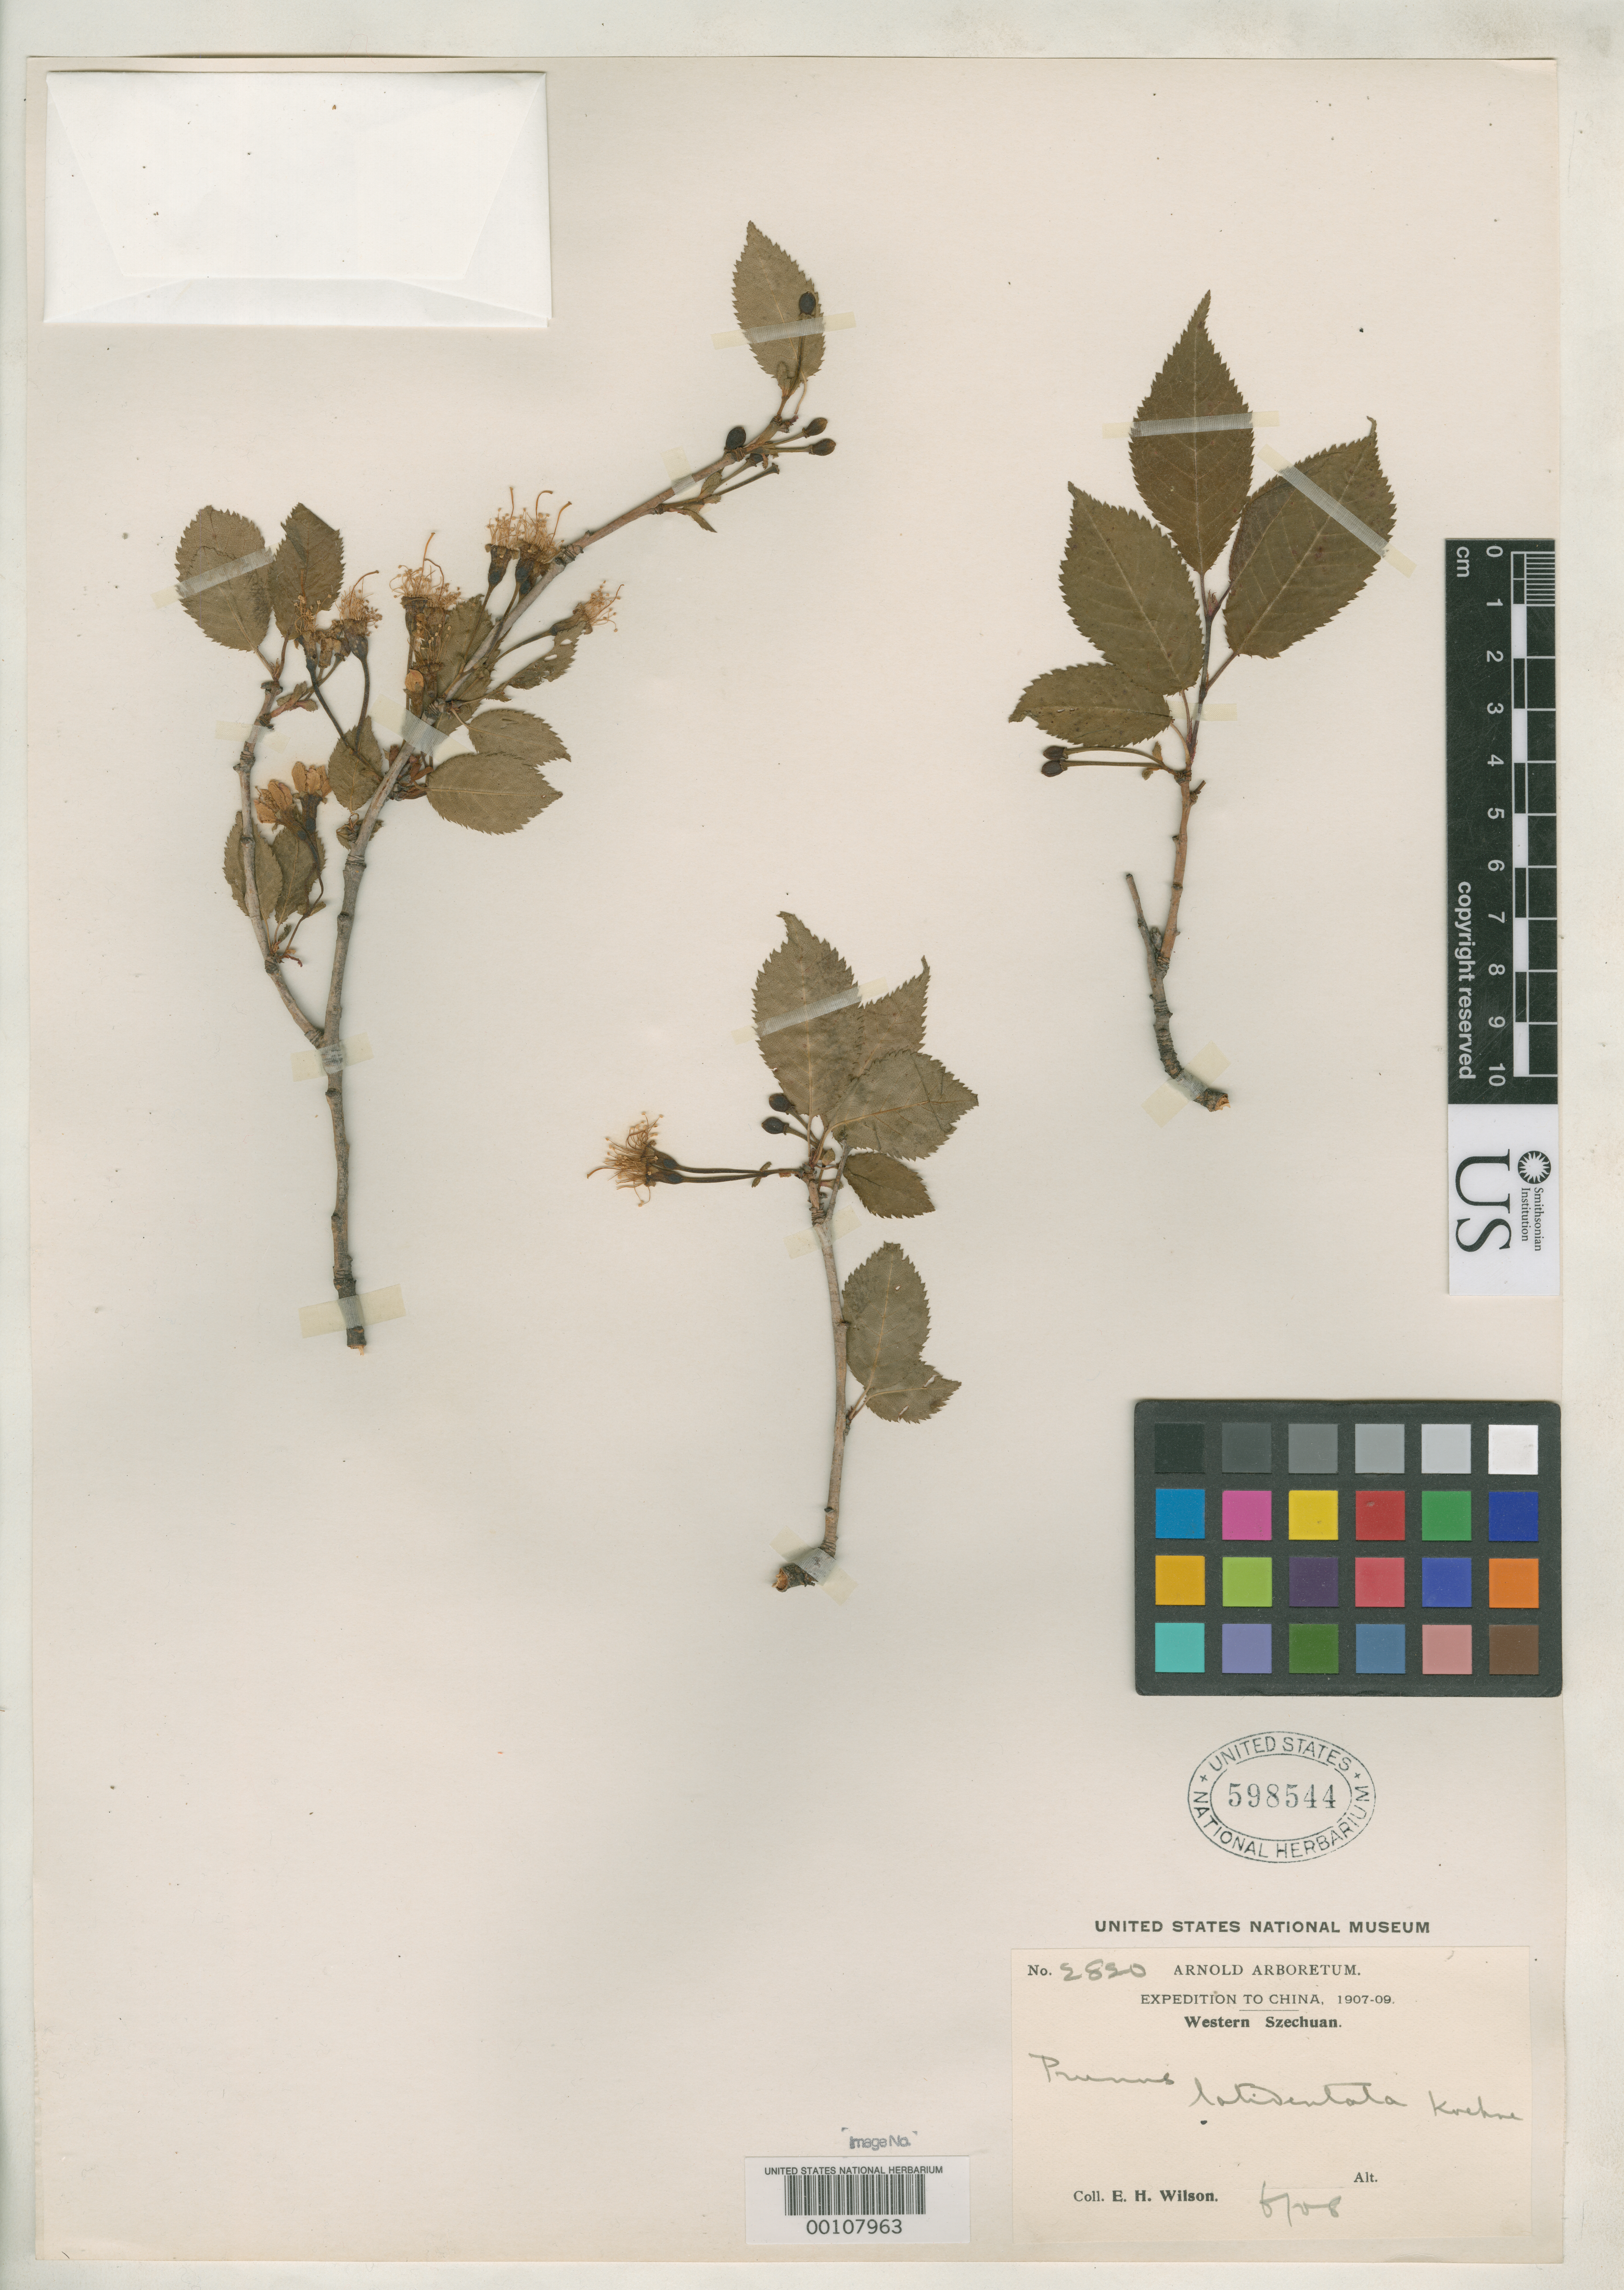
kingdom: Plantae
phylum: Tracheophyta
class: Magnoliopsida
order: Rosales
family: Rosaceae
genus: Prunus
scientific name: Prunus latidentata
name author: Koehne in Sarg.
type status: Isosyntype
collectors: E. H. Wilson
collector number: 2820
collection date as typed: Jun 1908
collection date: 1908-06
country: China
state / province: Sichuan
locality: West of Kuan Hsien.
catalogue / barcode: US 598544